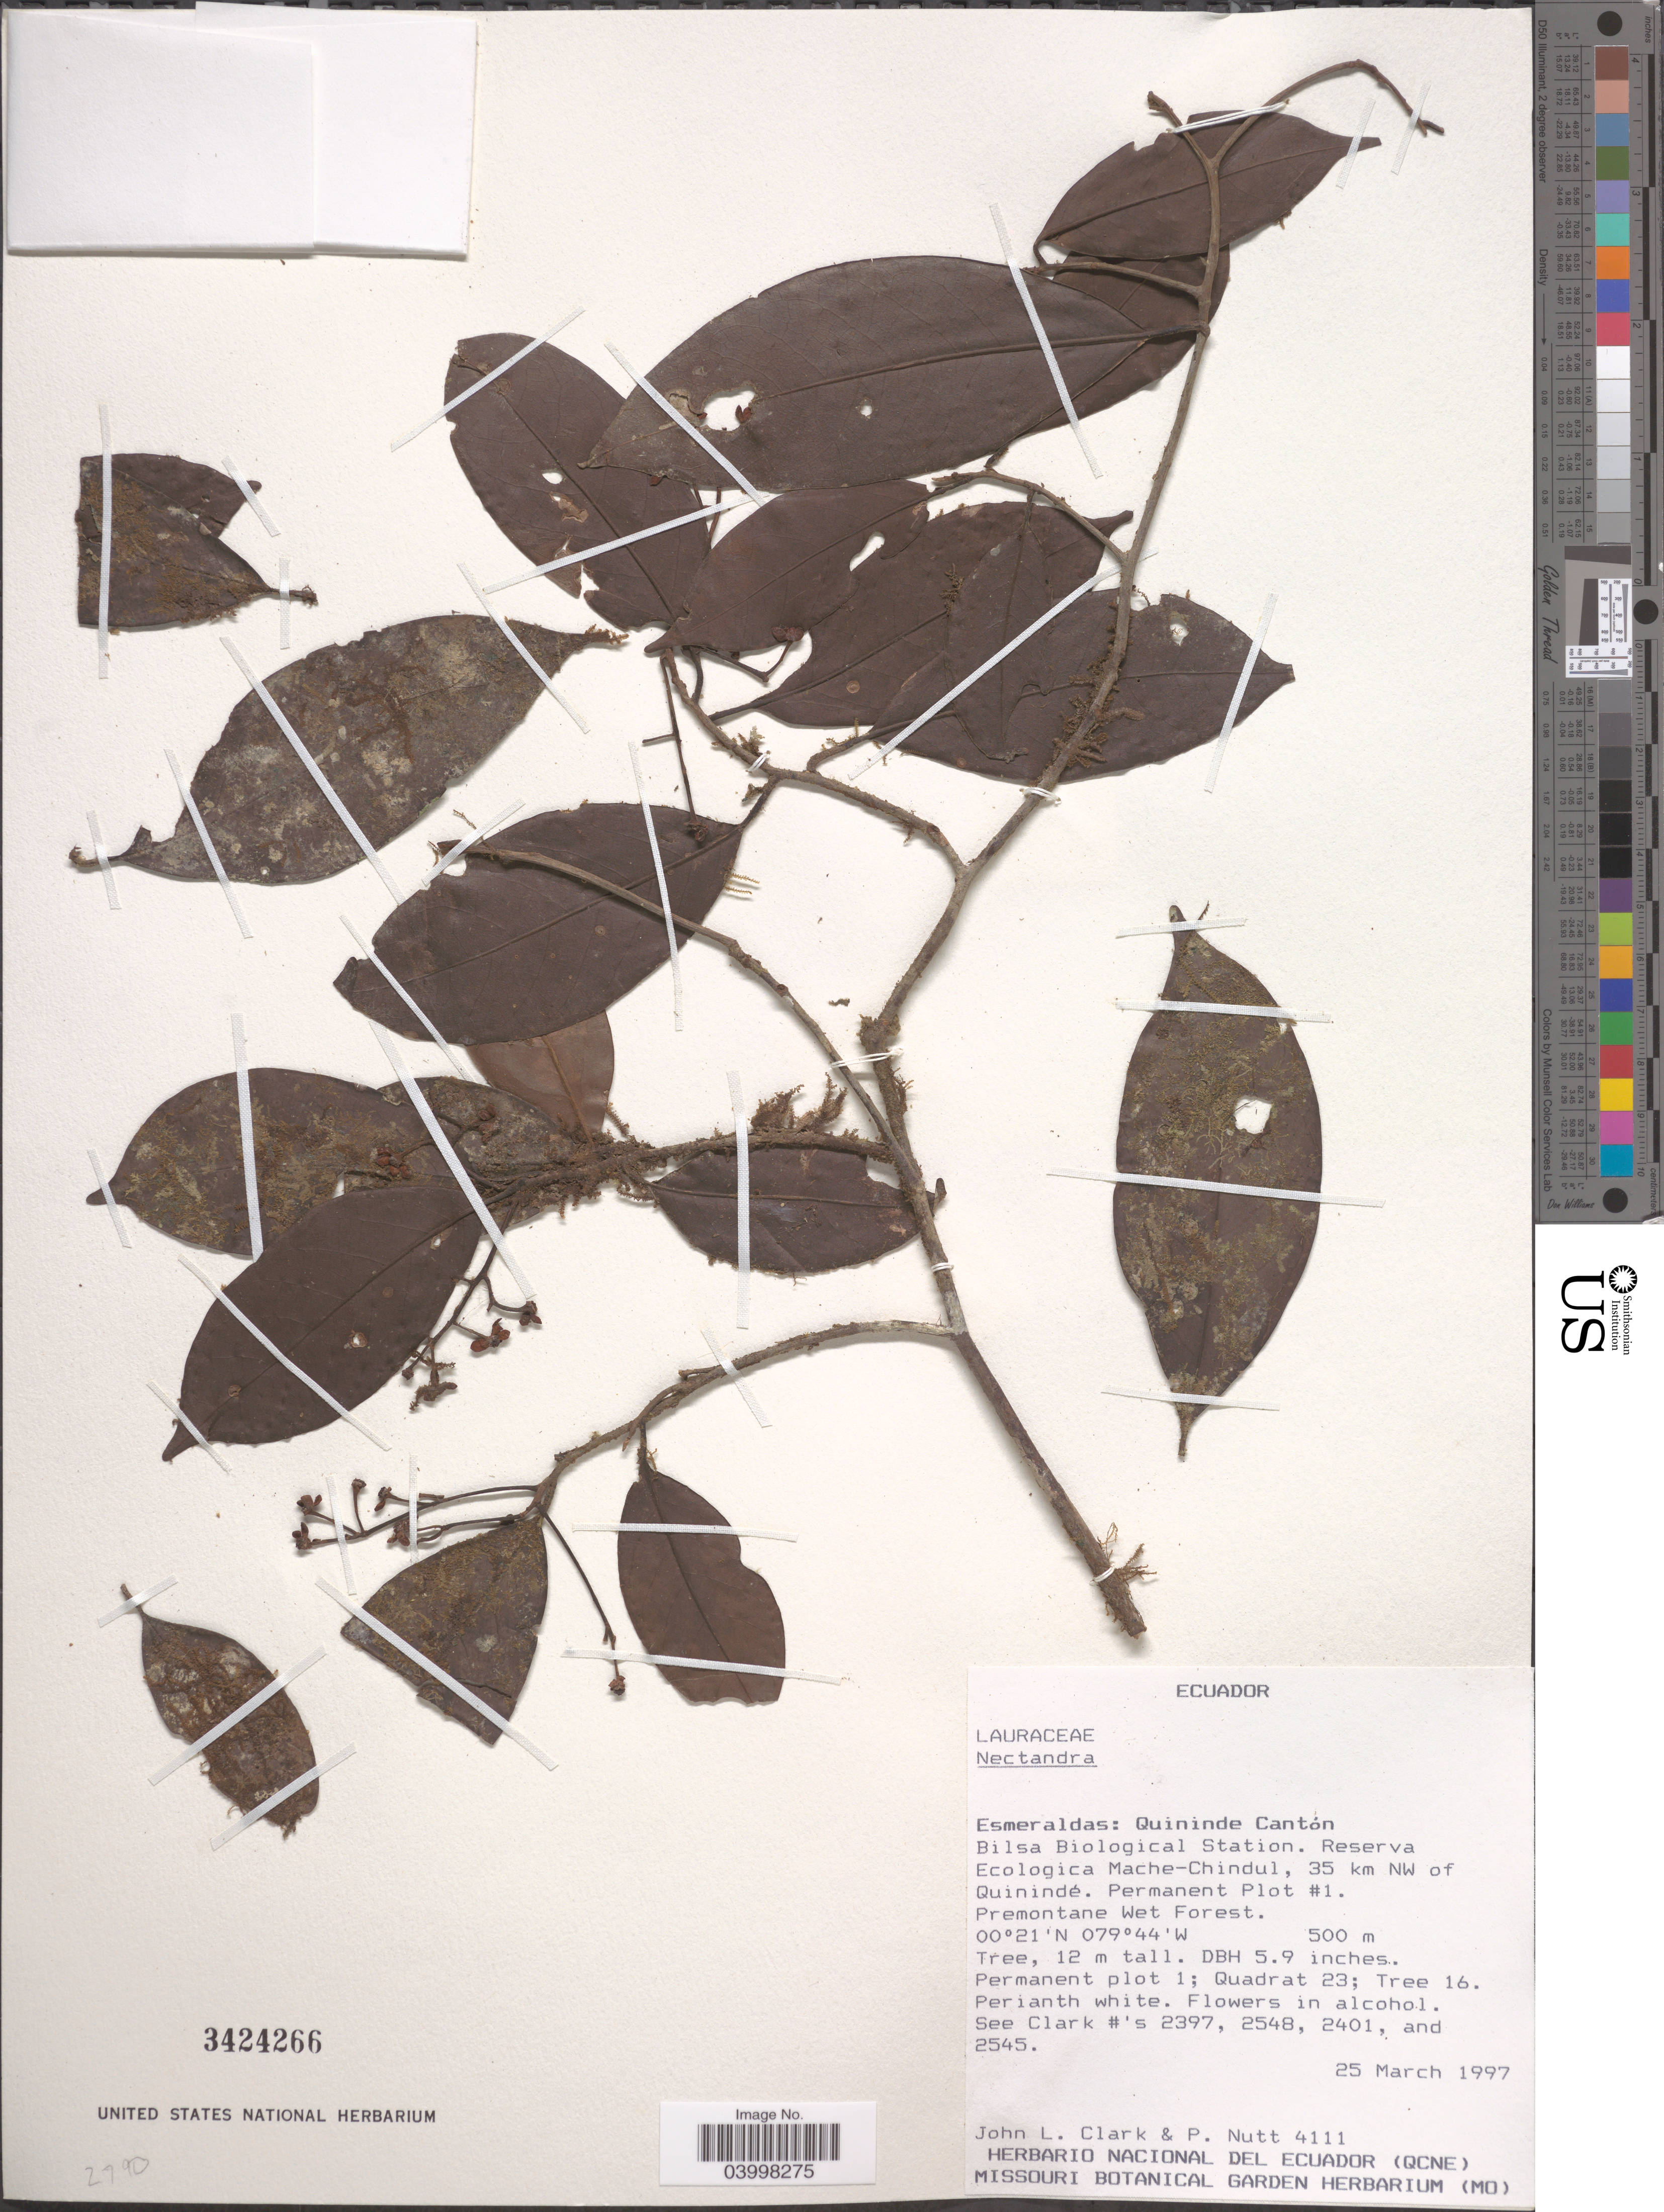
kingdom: Plantae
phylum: Tracheophyta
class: Magnoliopsida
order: Laurales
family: Lauraceae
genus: Nectandra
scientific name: Nectandra sp.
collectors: J. L. Clark & P. Nutt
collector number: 4111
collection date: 1997-03-25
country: Ecuador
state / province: Esmeraldas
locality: Quininde Cantón. Bilsa Biological Station. Reserva Ecologica Mache-Chindul, 35 km NW of Quinindé. Permanent Plot #1. Premontane Wet Forest.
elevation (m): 500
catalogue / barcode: US 3424266